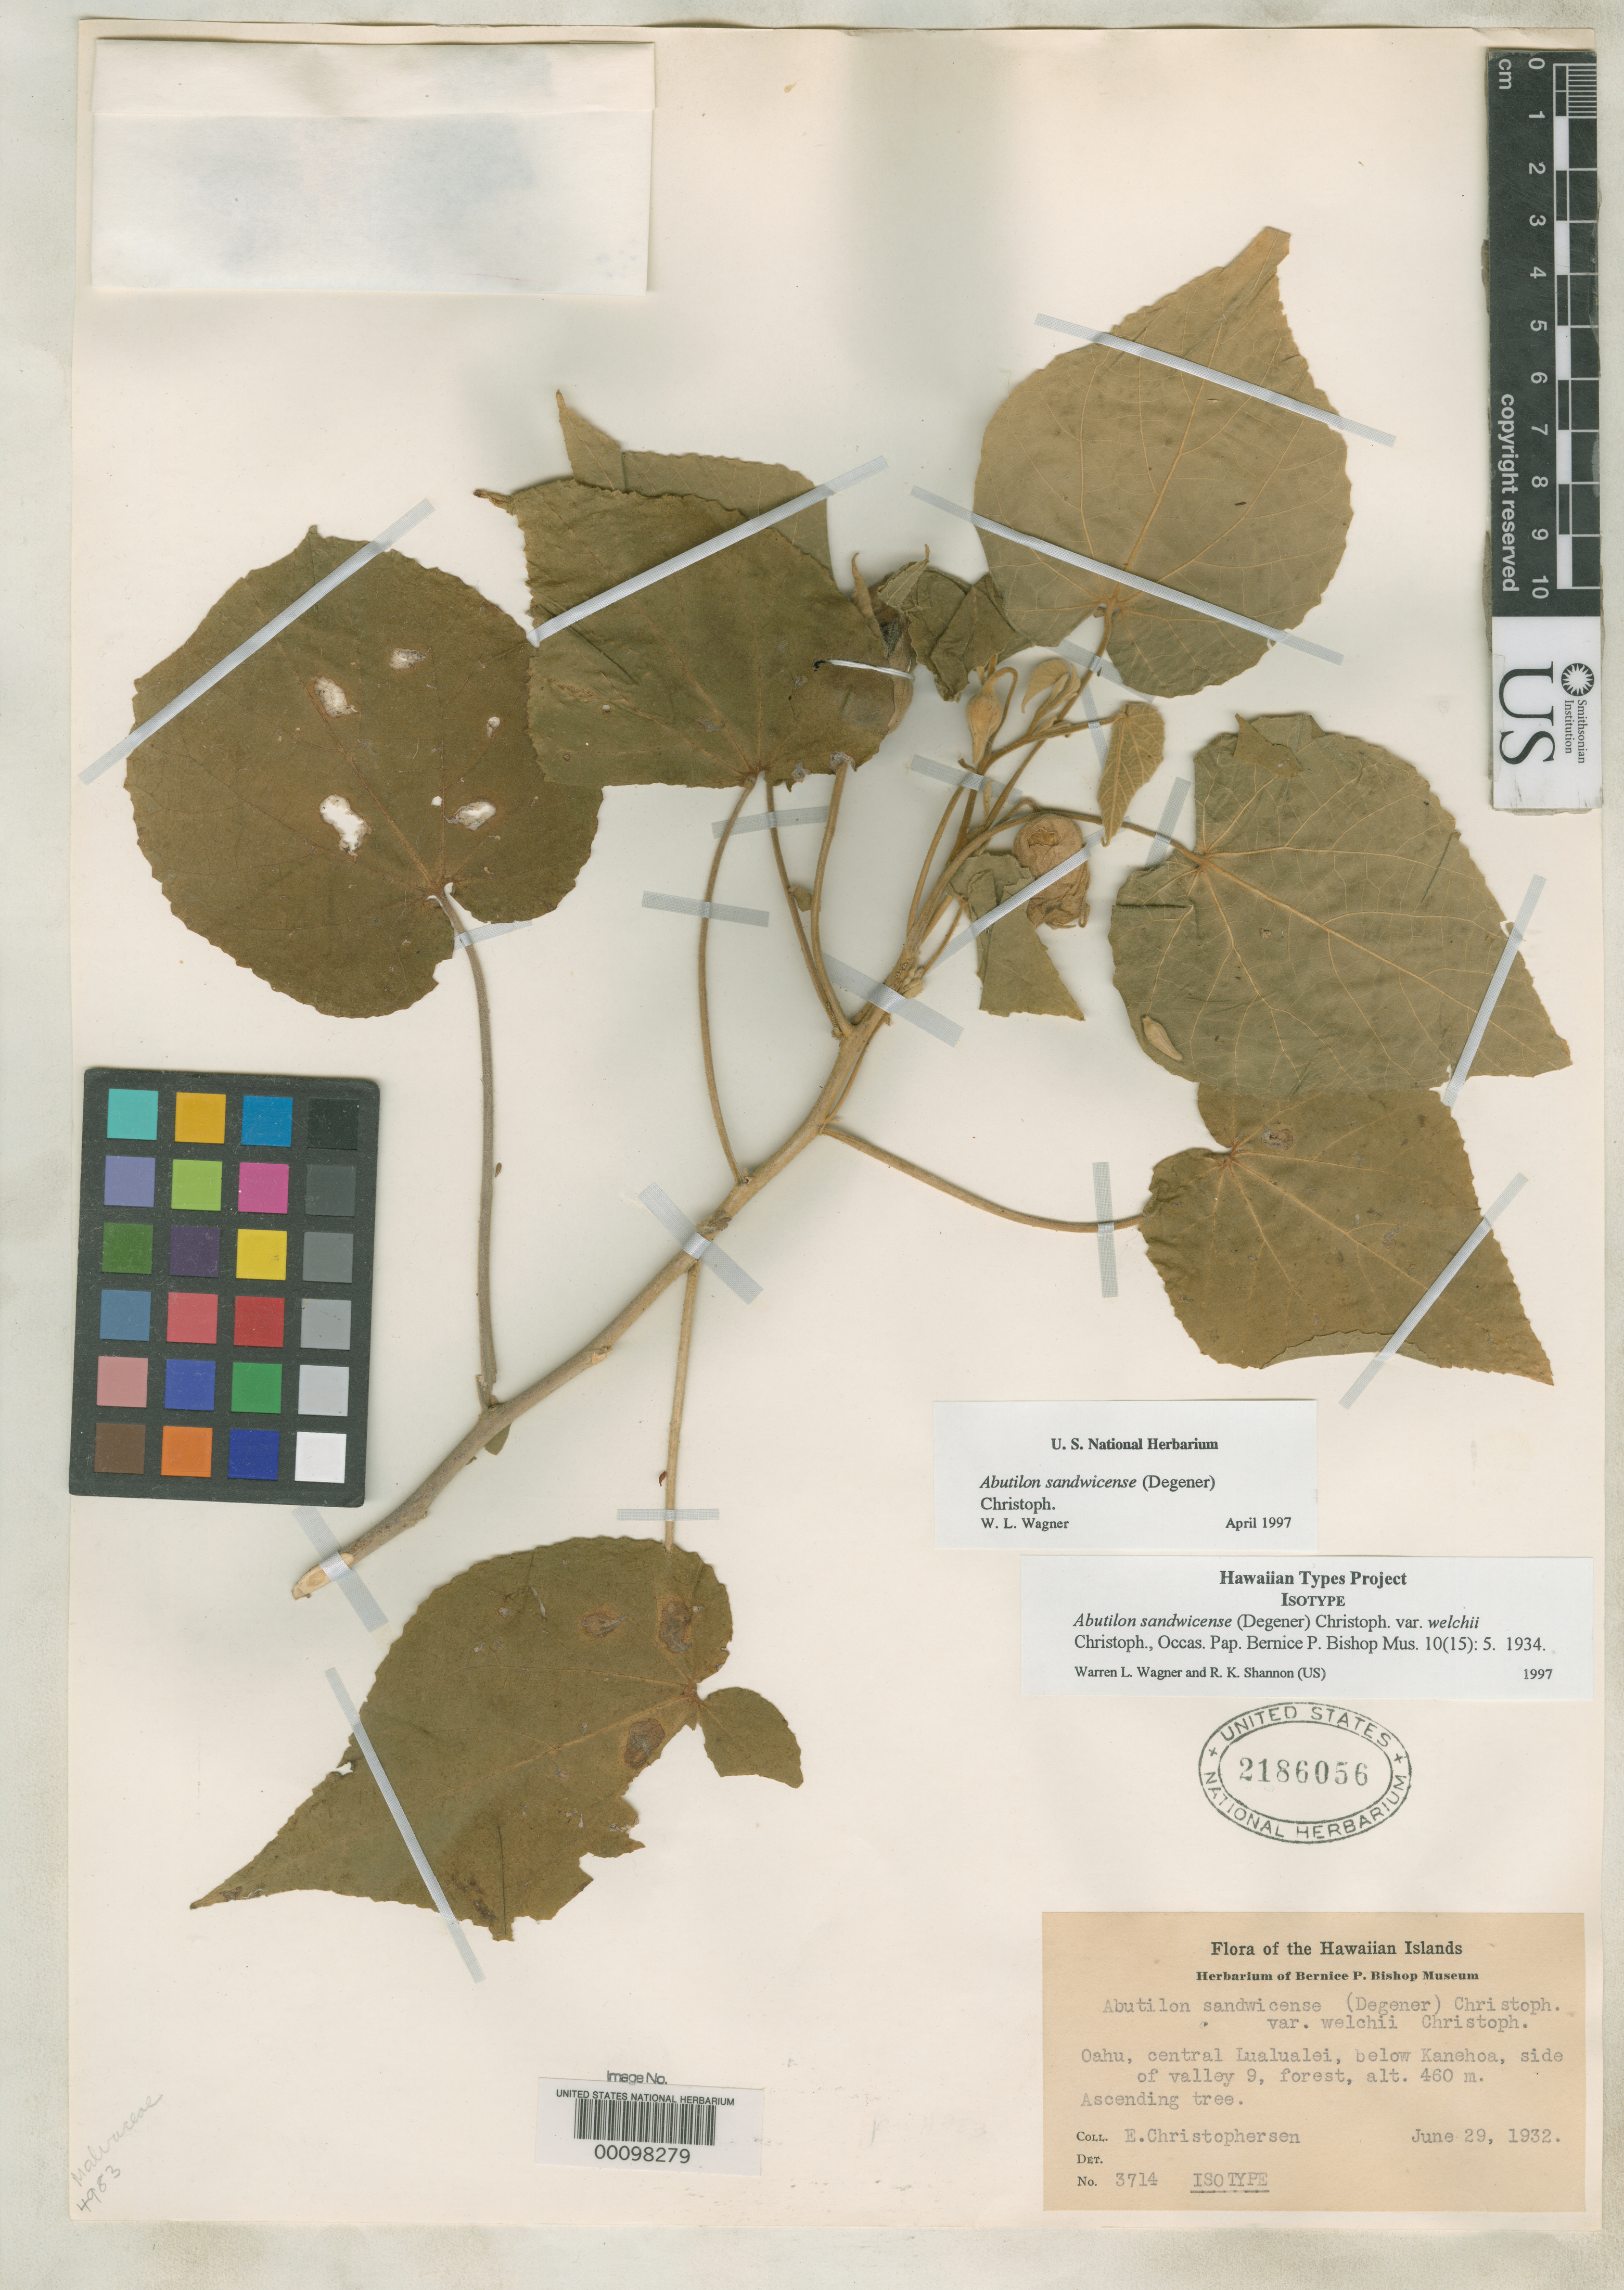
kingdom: Plantae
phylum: Tracheophyta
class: Magnoliopsida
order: Malvales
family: Malvaceae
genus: Abutilon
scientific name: Abutilon sandwicense var. welchii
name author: Christoph.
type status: Isotype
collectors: E. Christophersen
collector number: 3714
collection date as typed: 29 Jun 1932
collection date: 1932-06-29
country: United States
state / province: Hawaii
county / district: Honolulu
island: Oahu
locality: Central Lualualei, below Kanehoa, side of Valley 9.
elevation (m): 460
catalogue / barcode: US 2186056